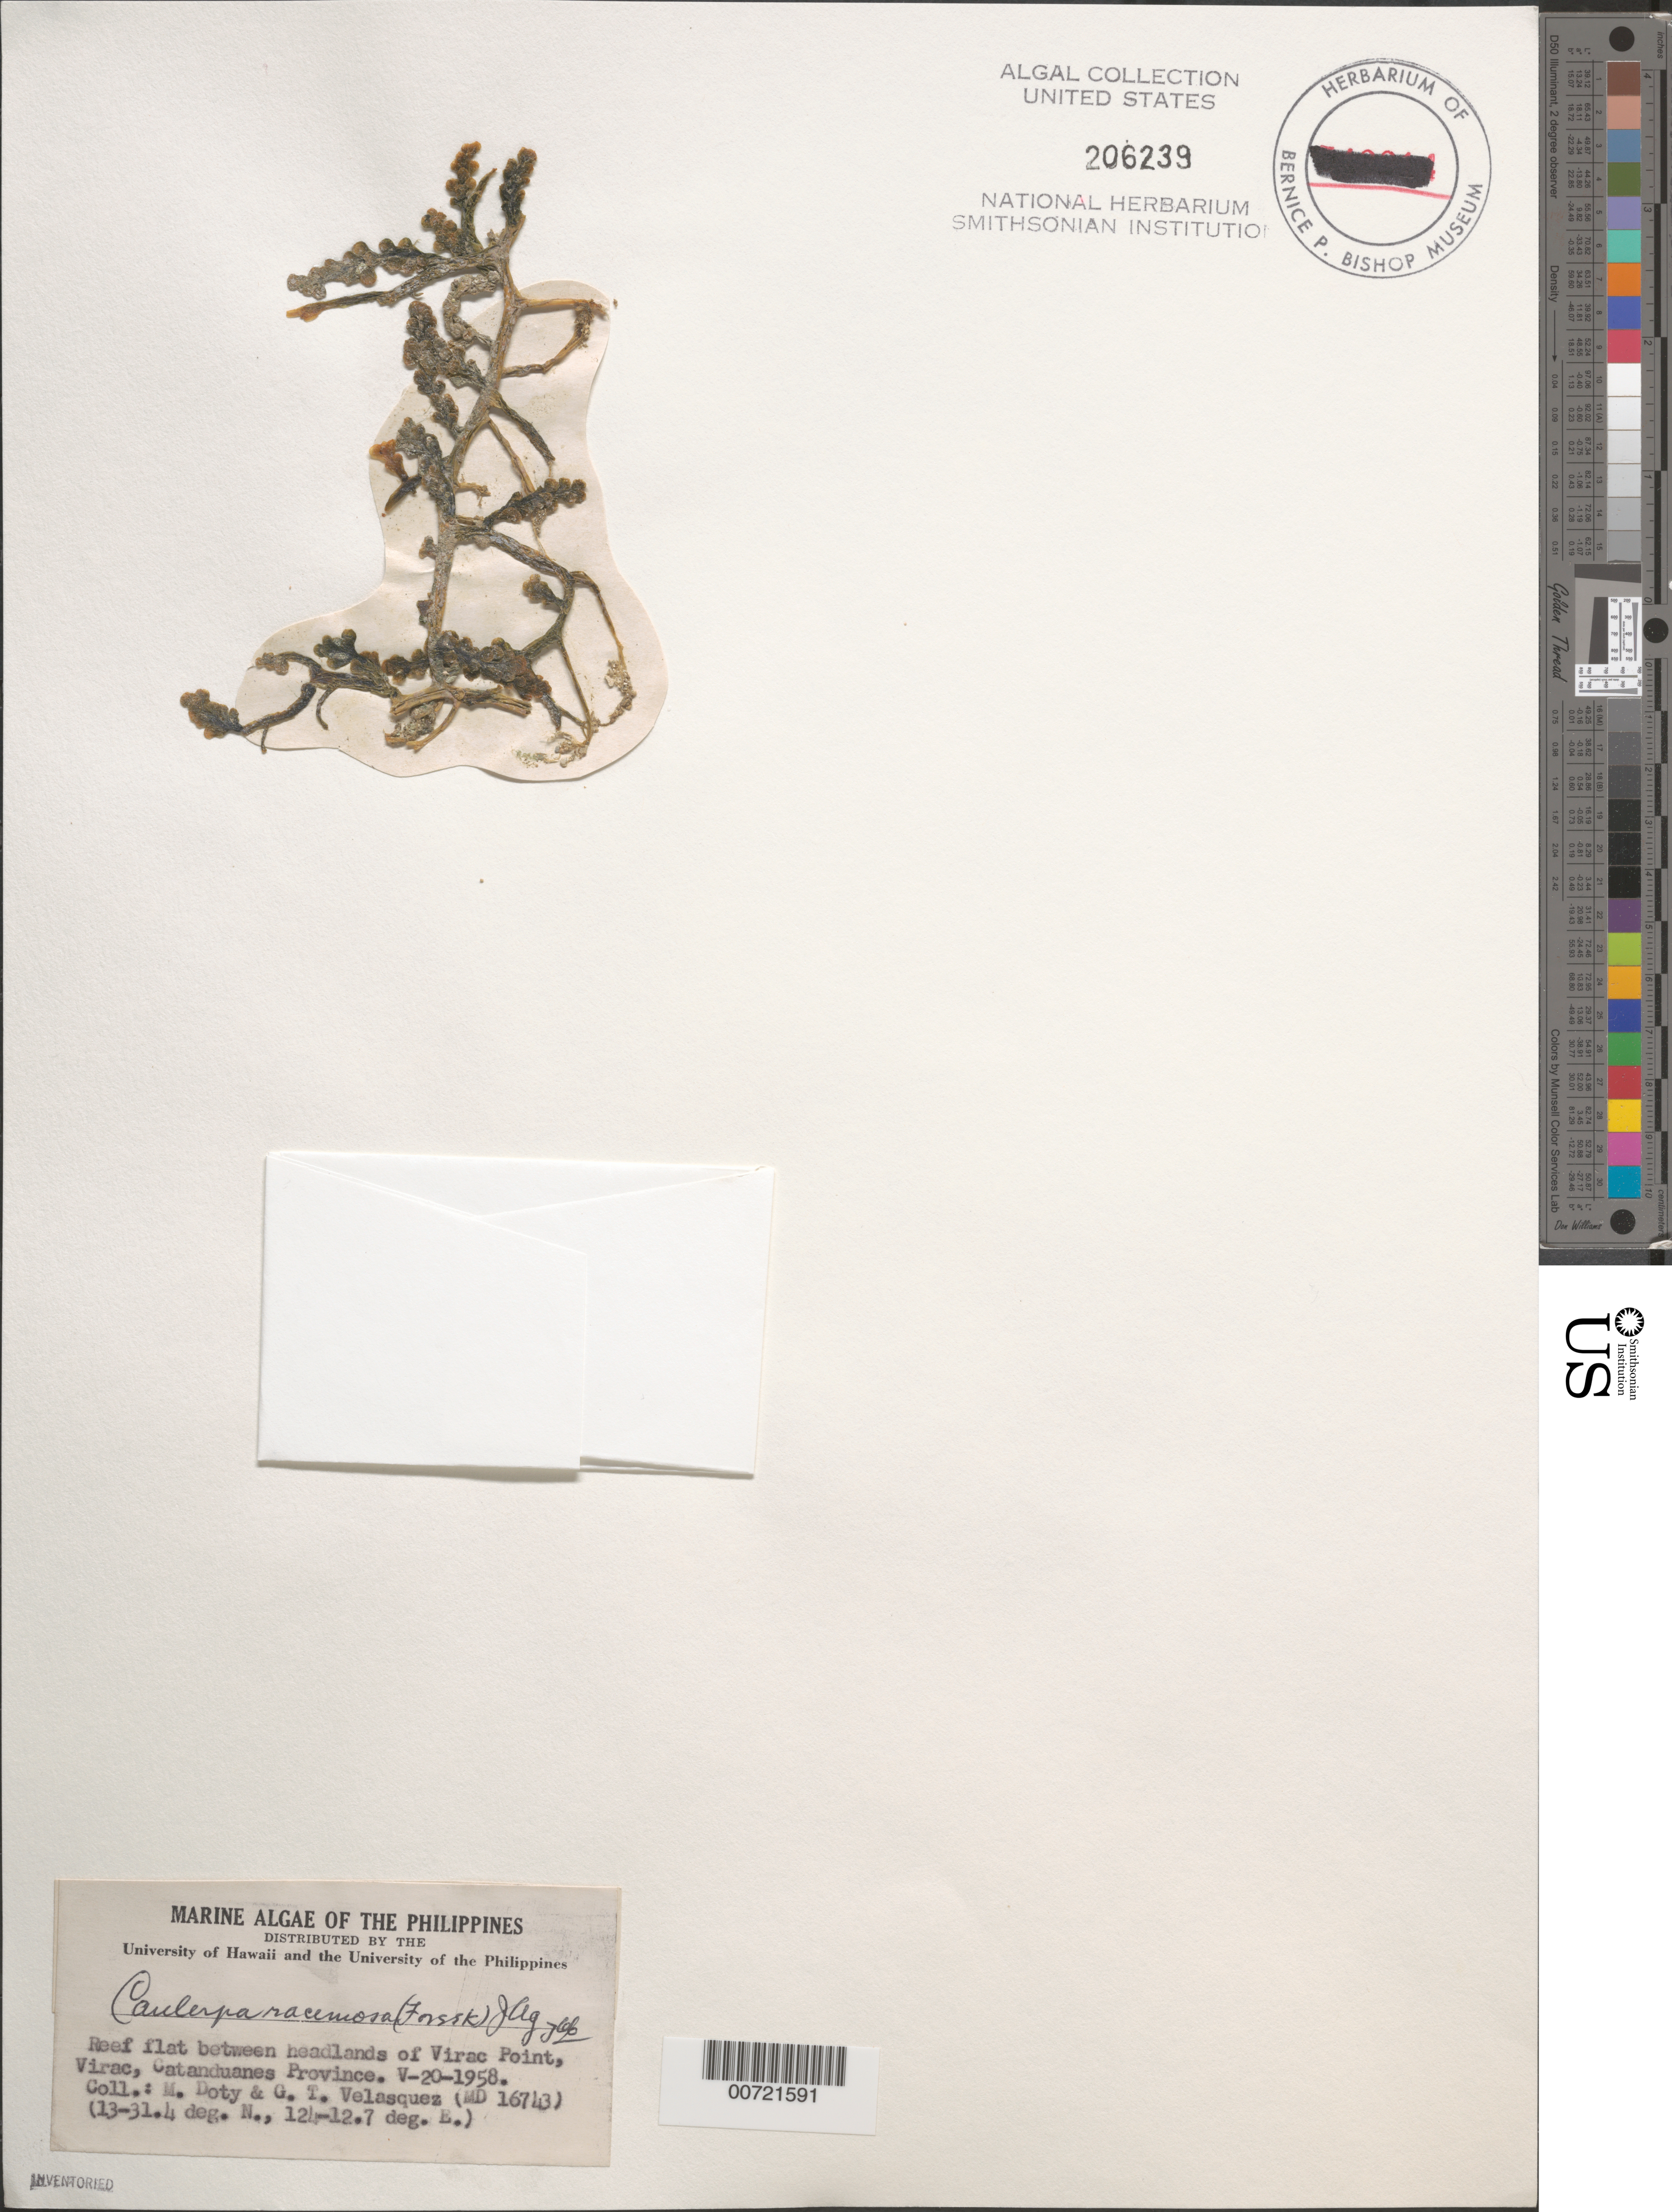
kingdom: Plantae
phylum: Chlorophyta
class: Ulvophyceae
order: Bryopsidales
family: Caulerpaceae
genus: Caulerpa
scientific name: Caulerpa racemosa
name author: (Forssk.) J. Agardh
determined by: Taylor, William R.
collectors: M. S. Doty & G. Velasquez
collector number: MSD 16743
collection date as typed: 20 May 1958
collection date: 1958-05-20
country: Philippines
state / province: Bicol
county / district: Catanduanes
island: Catanduanes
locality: Reef flat between headlands of Virac Point, Virac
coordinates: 13 31.4 deg. N, 124 12.7 deg. E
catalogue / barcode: US 206239